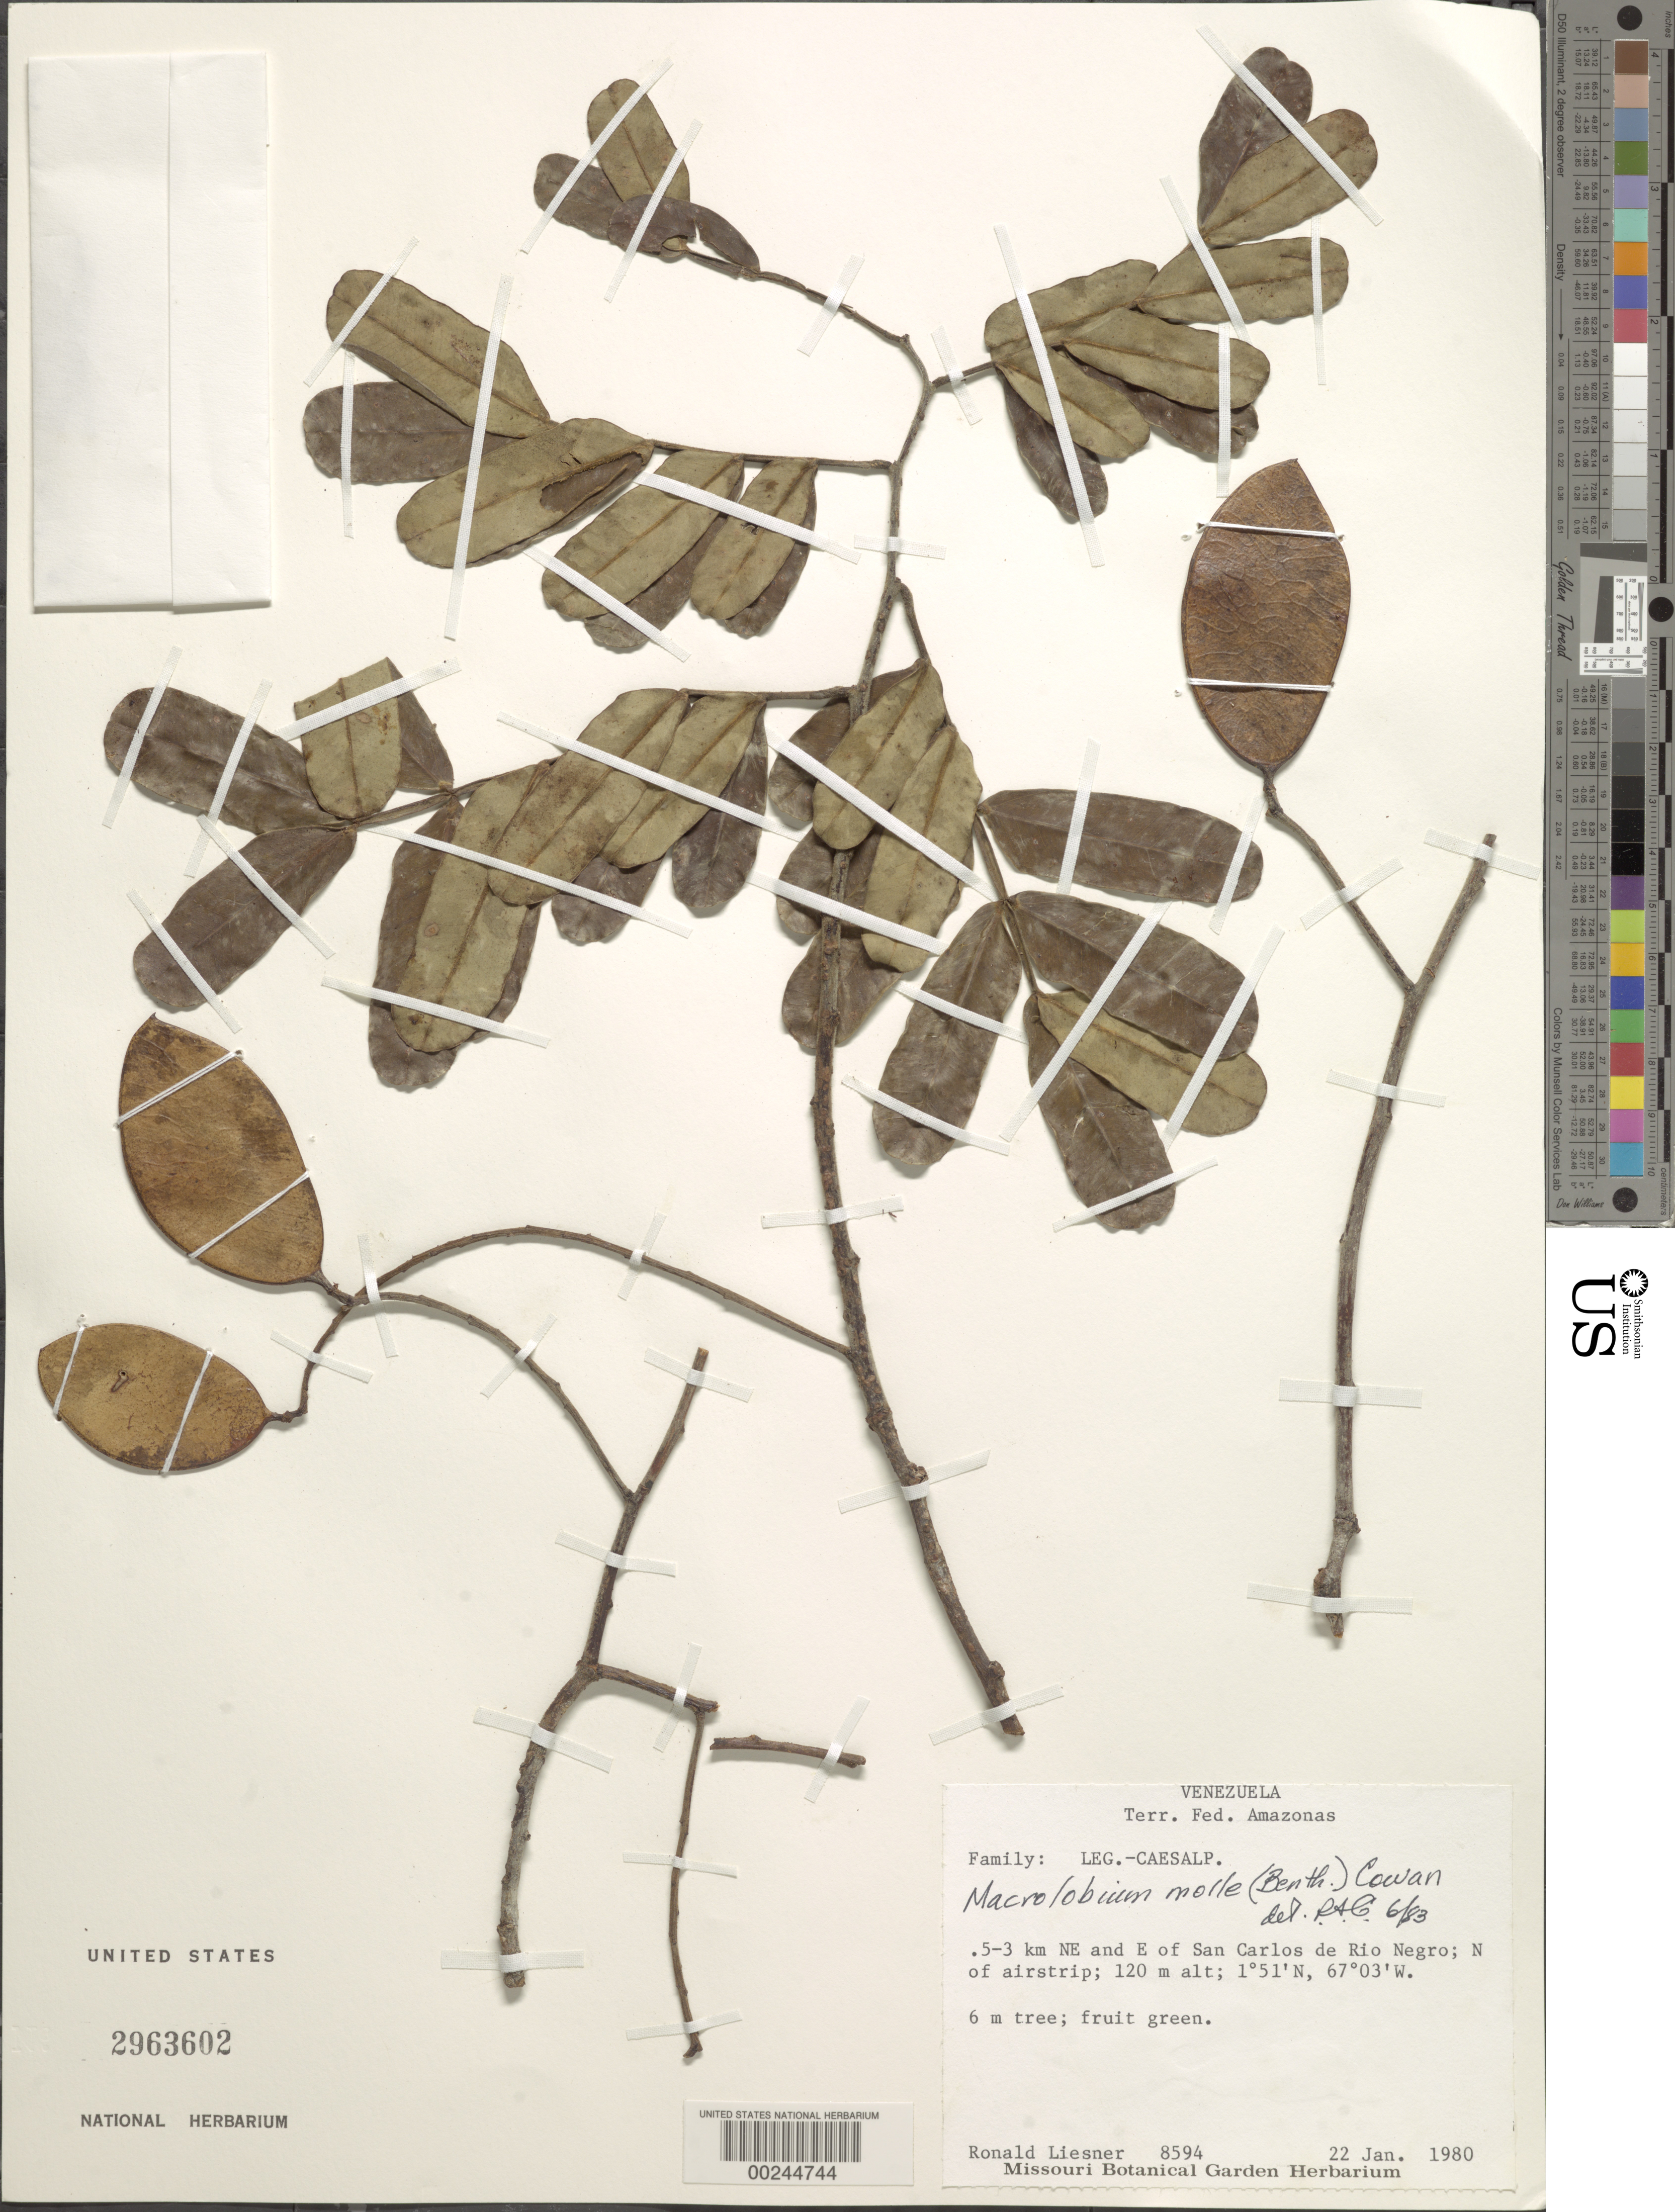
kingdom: Plantae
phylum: Tracheophyta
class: Magnoliopsida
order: Fabales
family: Fabaceae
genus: Macrolobium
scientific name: Macrolobium molle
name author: (Benth.) R.S. Cowan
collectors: R. L. Liesner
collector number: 8594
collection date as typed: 22 Jan 1980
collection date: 1980-01-22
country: Venezuela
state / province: Amazonas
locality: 0.5-3 km NE and E of San Carlos de Rio Negro; N of airstrip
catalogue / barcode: US 2963602